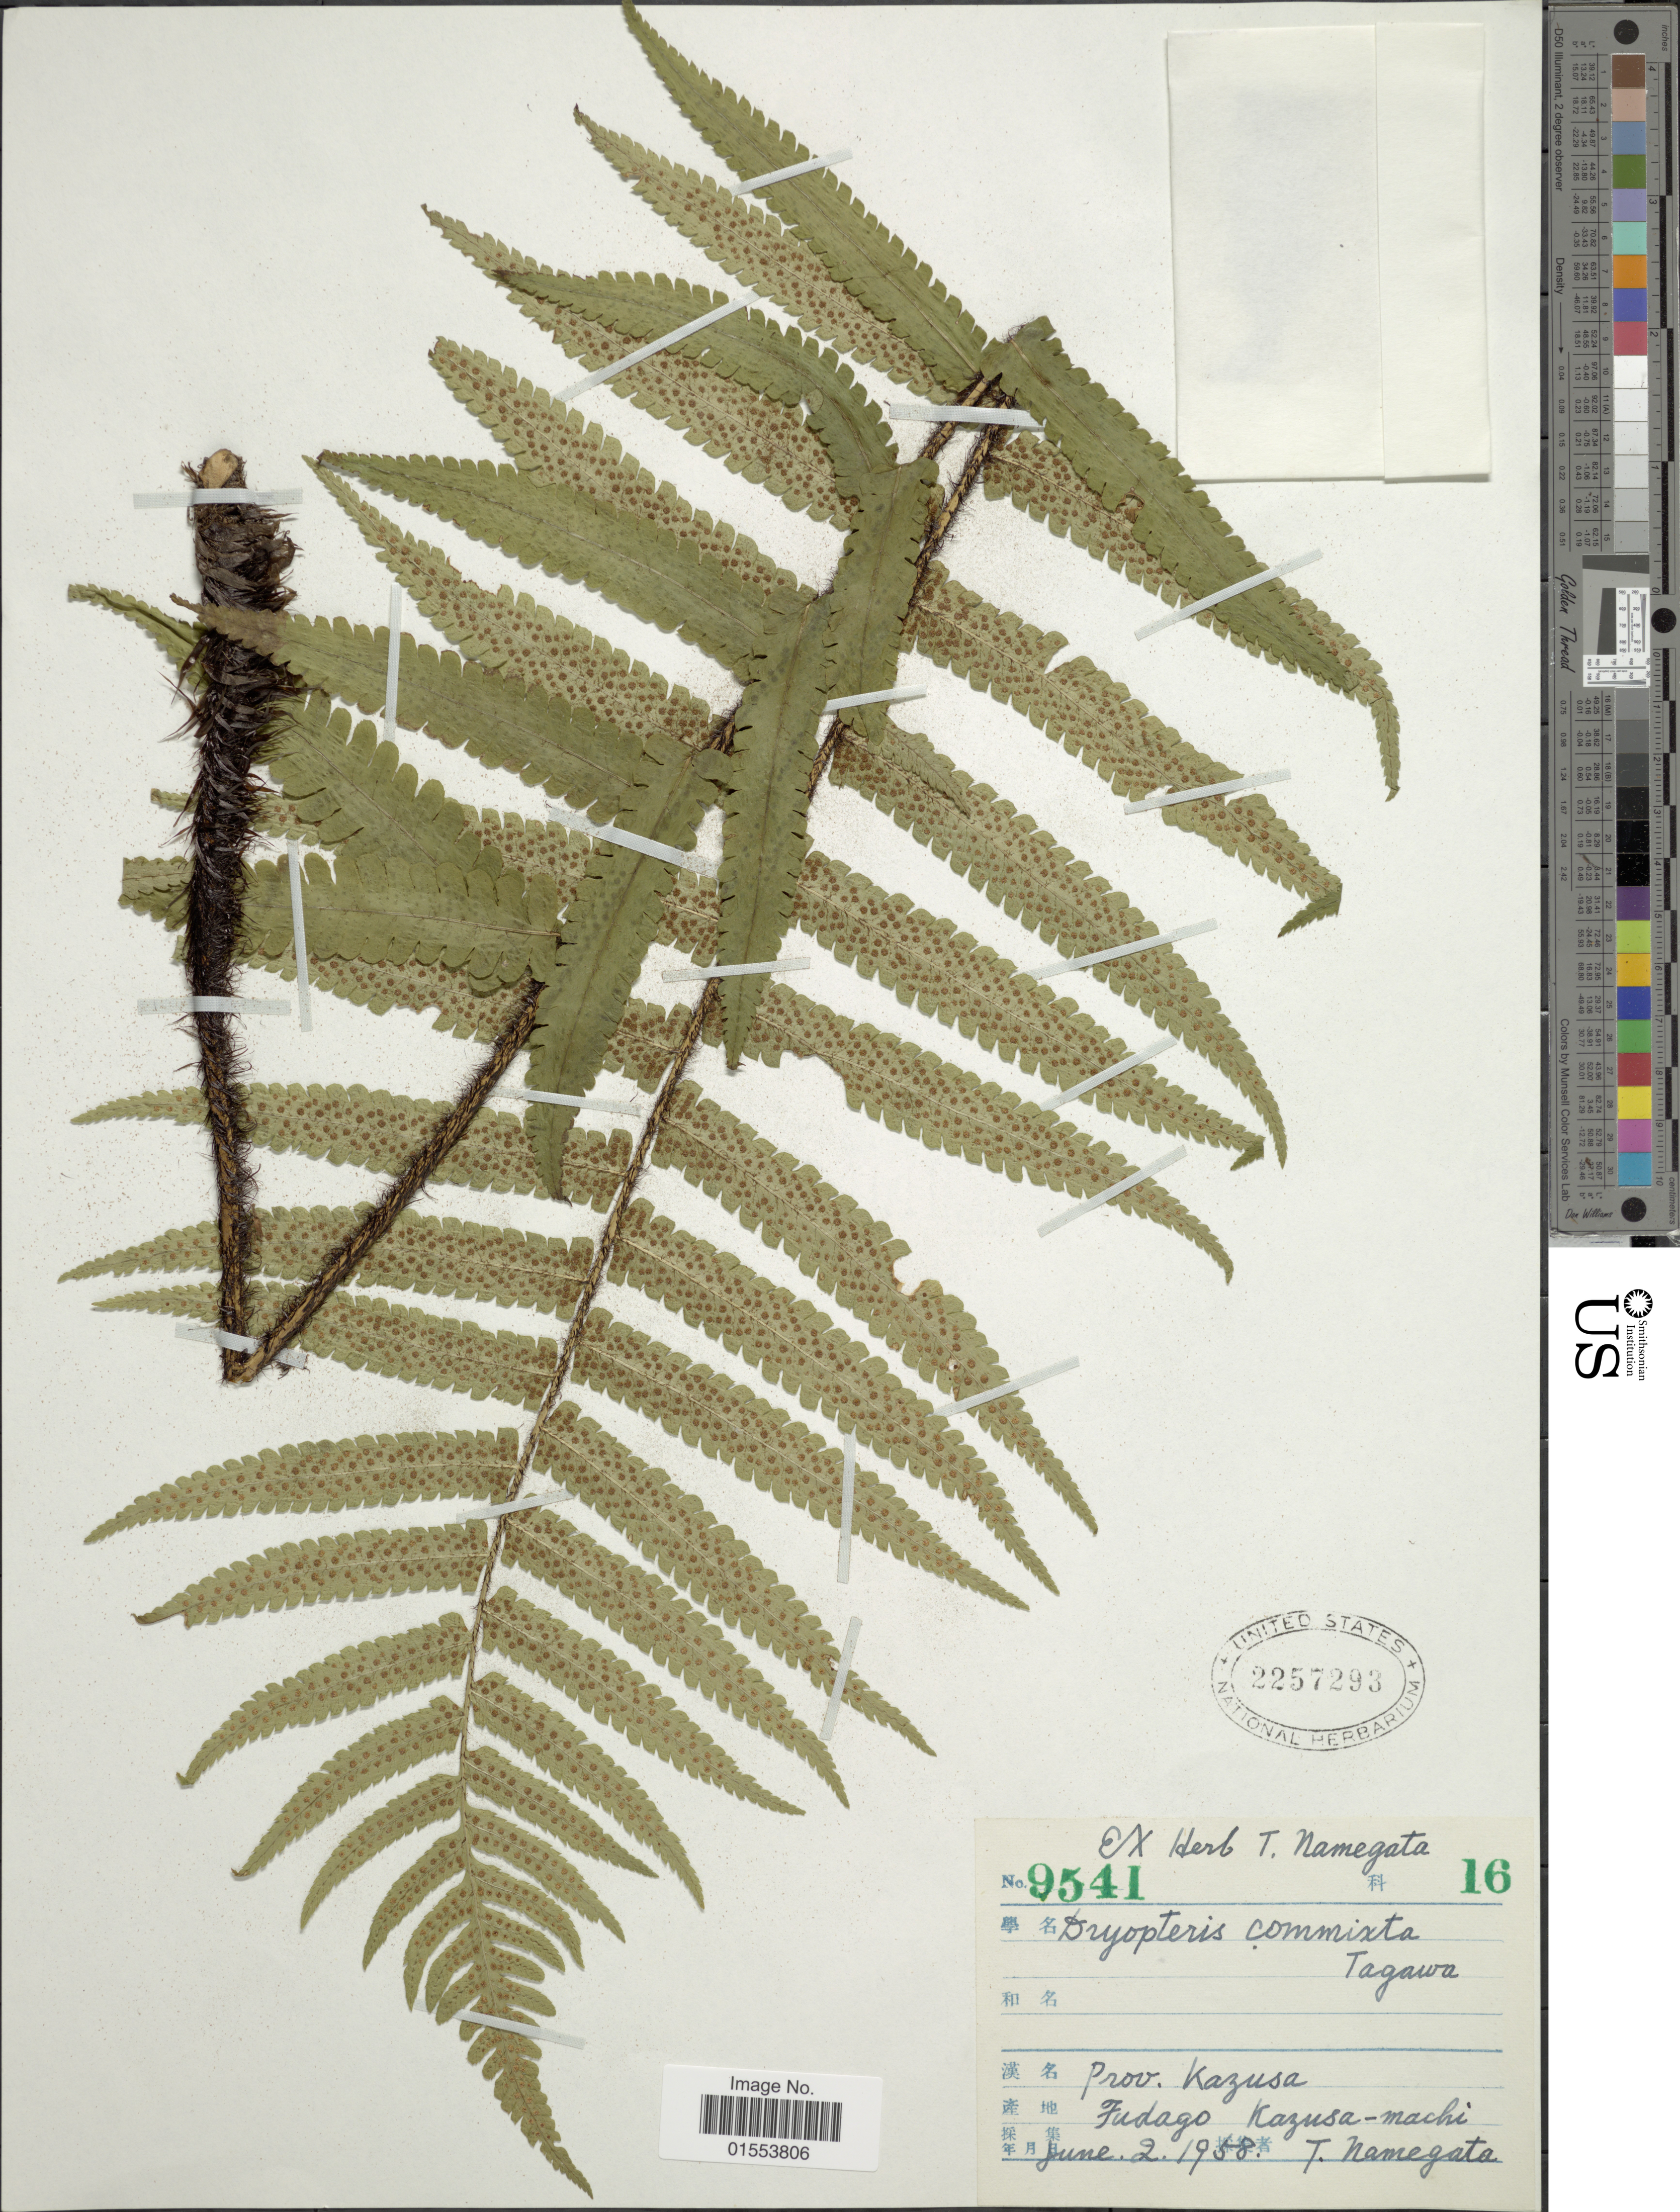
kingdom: Plantae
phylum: Tracheophyta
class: Polypodiopsida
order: Polypodiales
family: Dryopteridaceae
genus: Dryopteris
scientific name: Dryopteris commixta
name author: Tagawa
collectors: T. Namegata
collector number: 9541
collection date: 1958-06-02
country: Japan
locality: Prov. Kazusa, Fudago Kazusa-machi.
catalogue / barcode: US 2257293